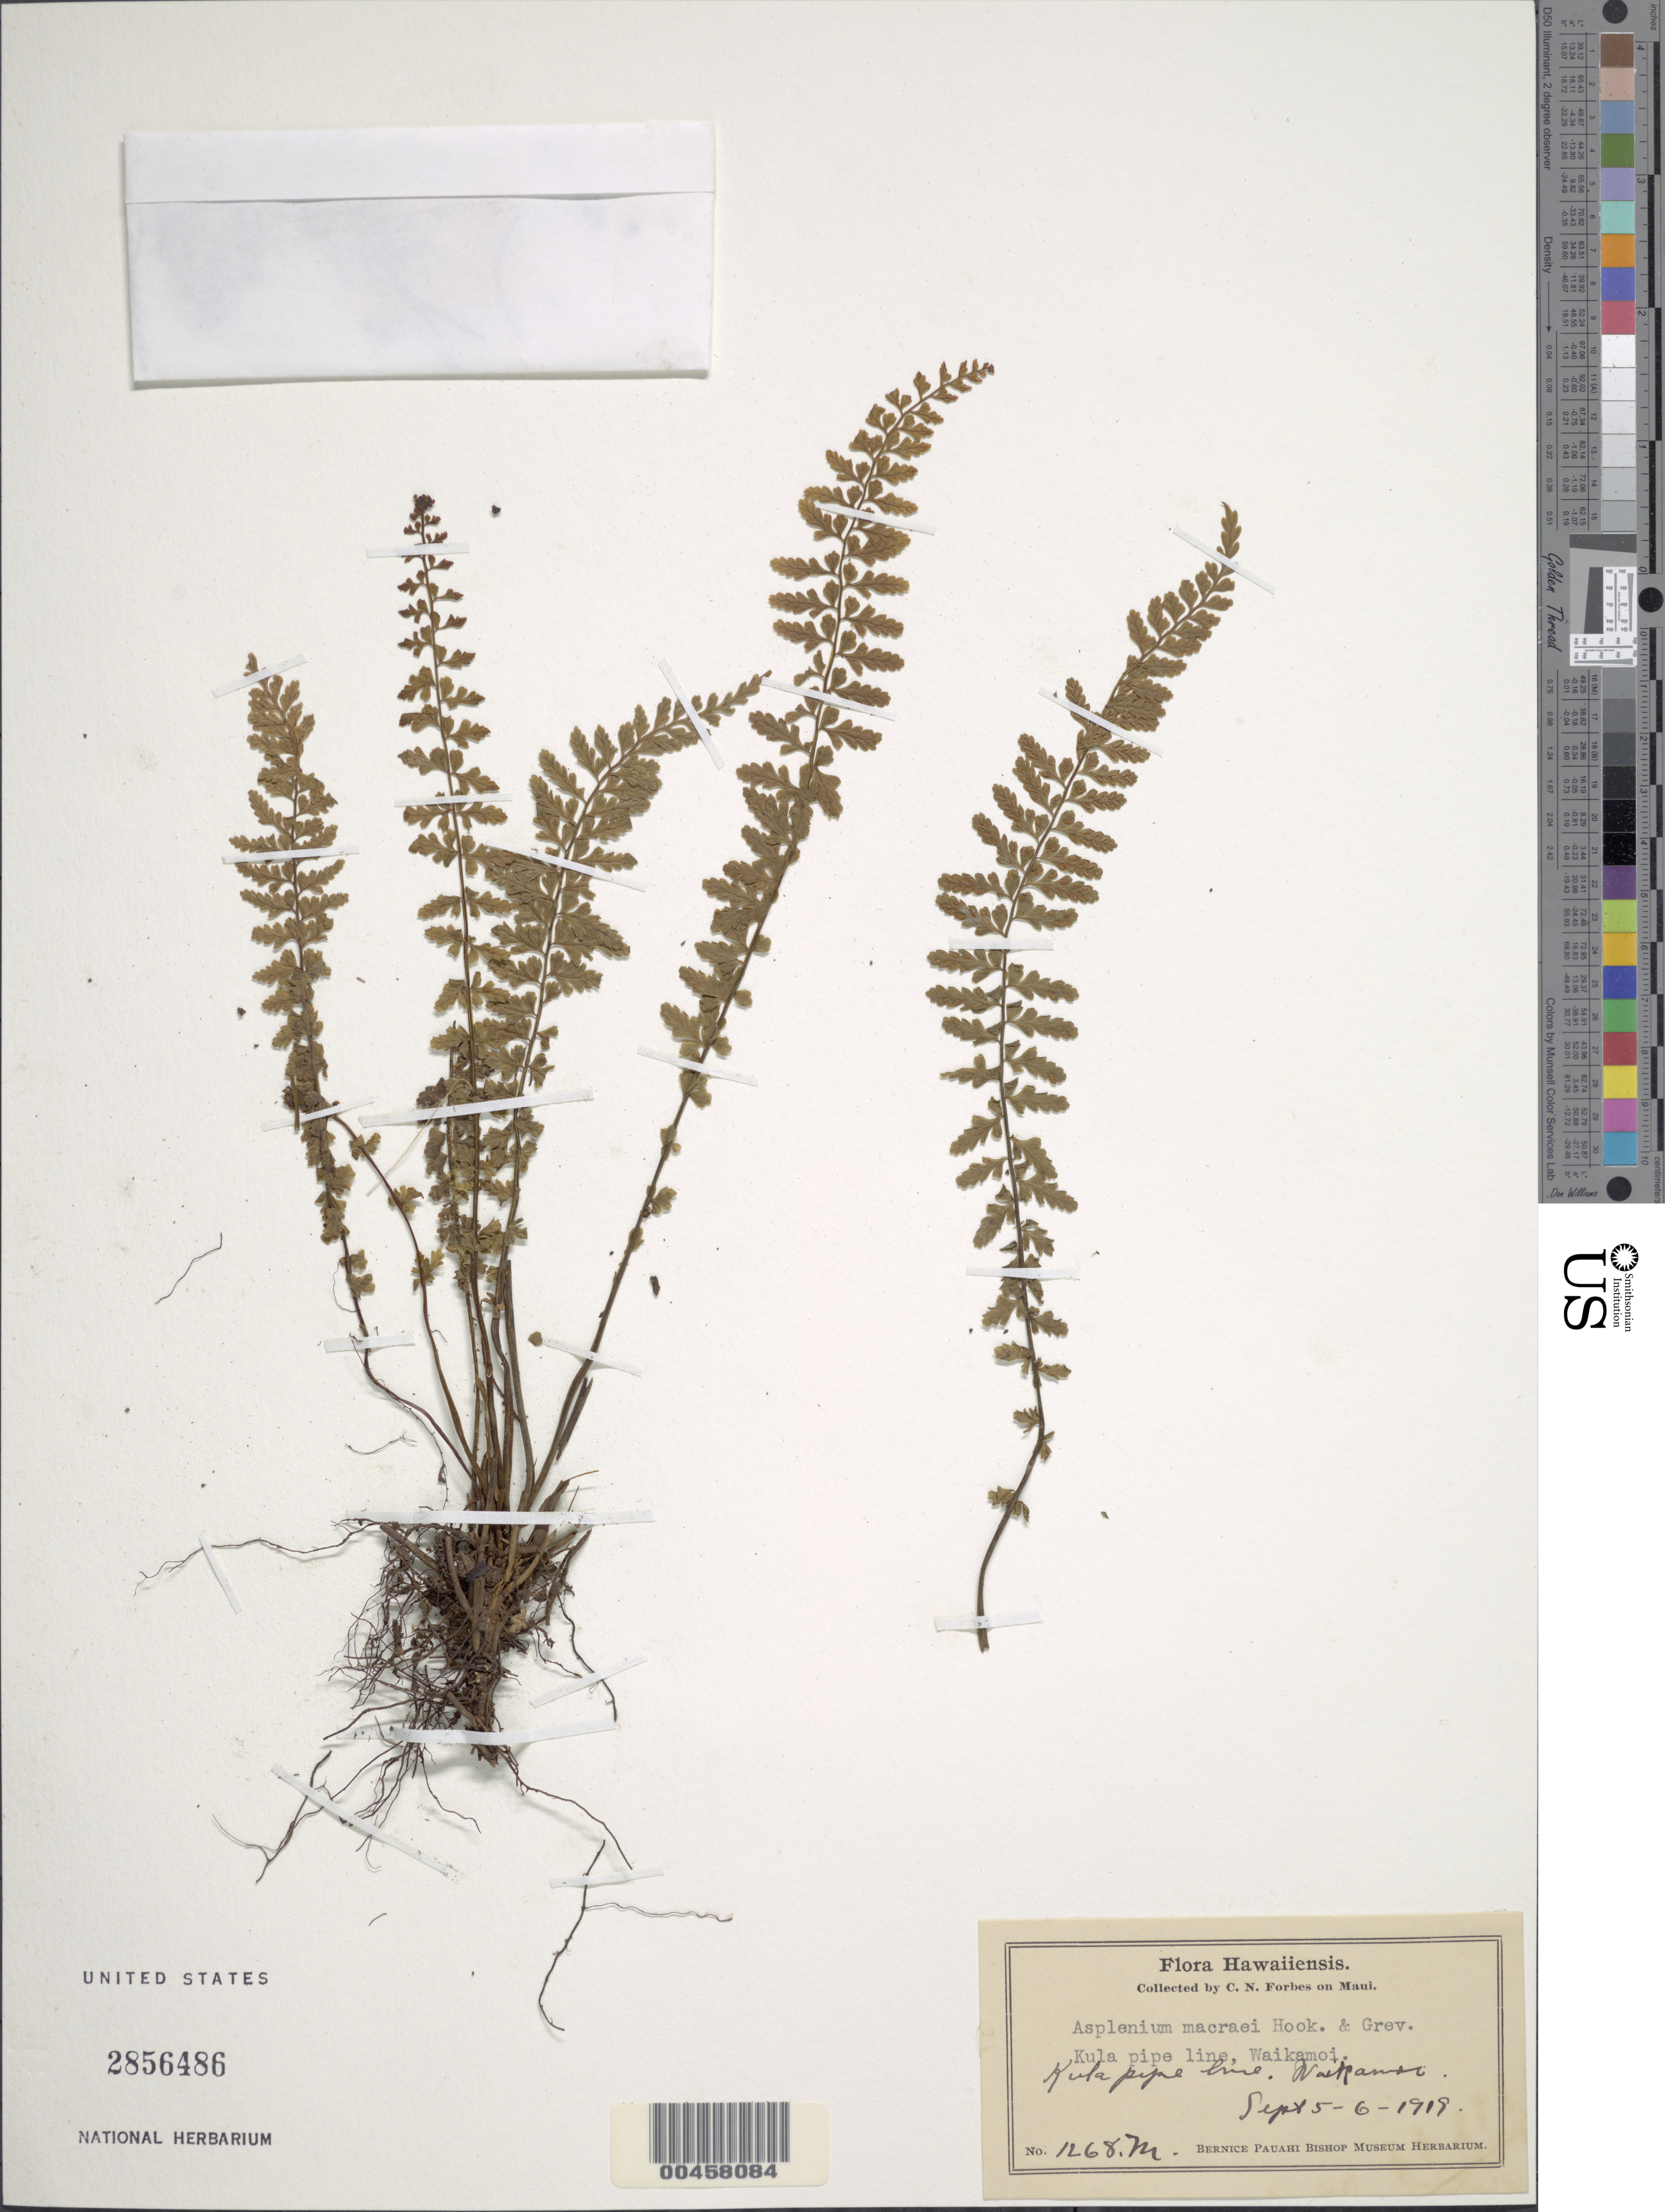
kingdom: Plantae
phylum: Tracheophyta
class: Polypodiopsida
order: Polypodiales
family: Aspleniaceae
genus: Asplenium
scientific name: Asplenium macraei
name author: Hook. & Grev.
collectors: C. N. Forbes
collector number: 1268.M.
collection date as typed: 5 Sep 1919 to 6 Sep 1919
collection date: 1919-09-05/1919-09-06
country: United States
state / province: Hawaii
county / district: Maui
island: Maui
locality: Kula pipe line, Waikamoi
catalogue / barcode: US 2856486